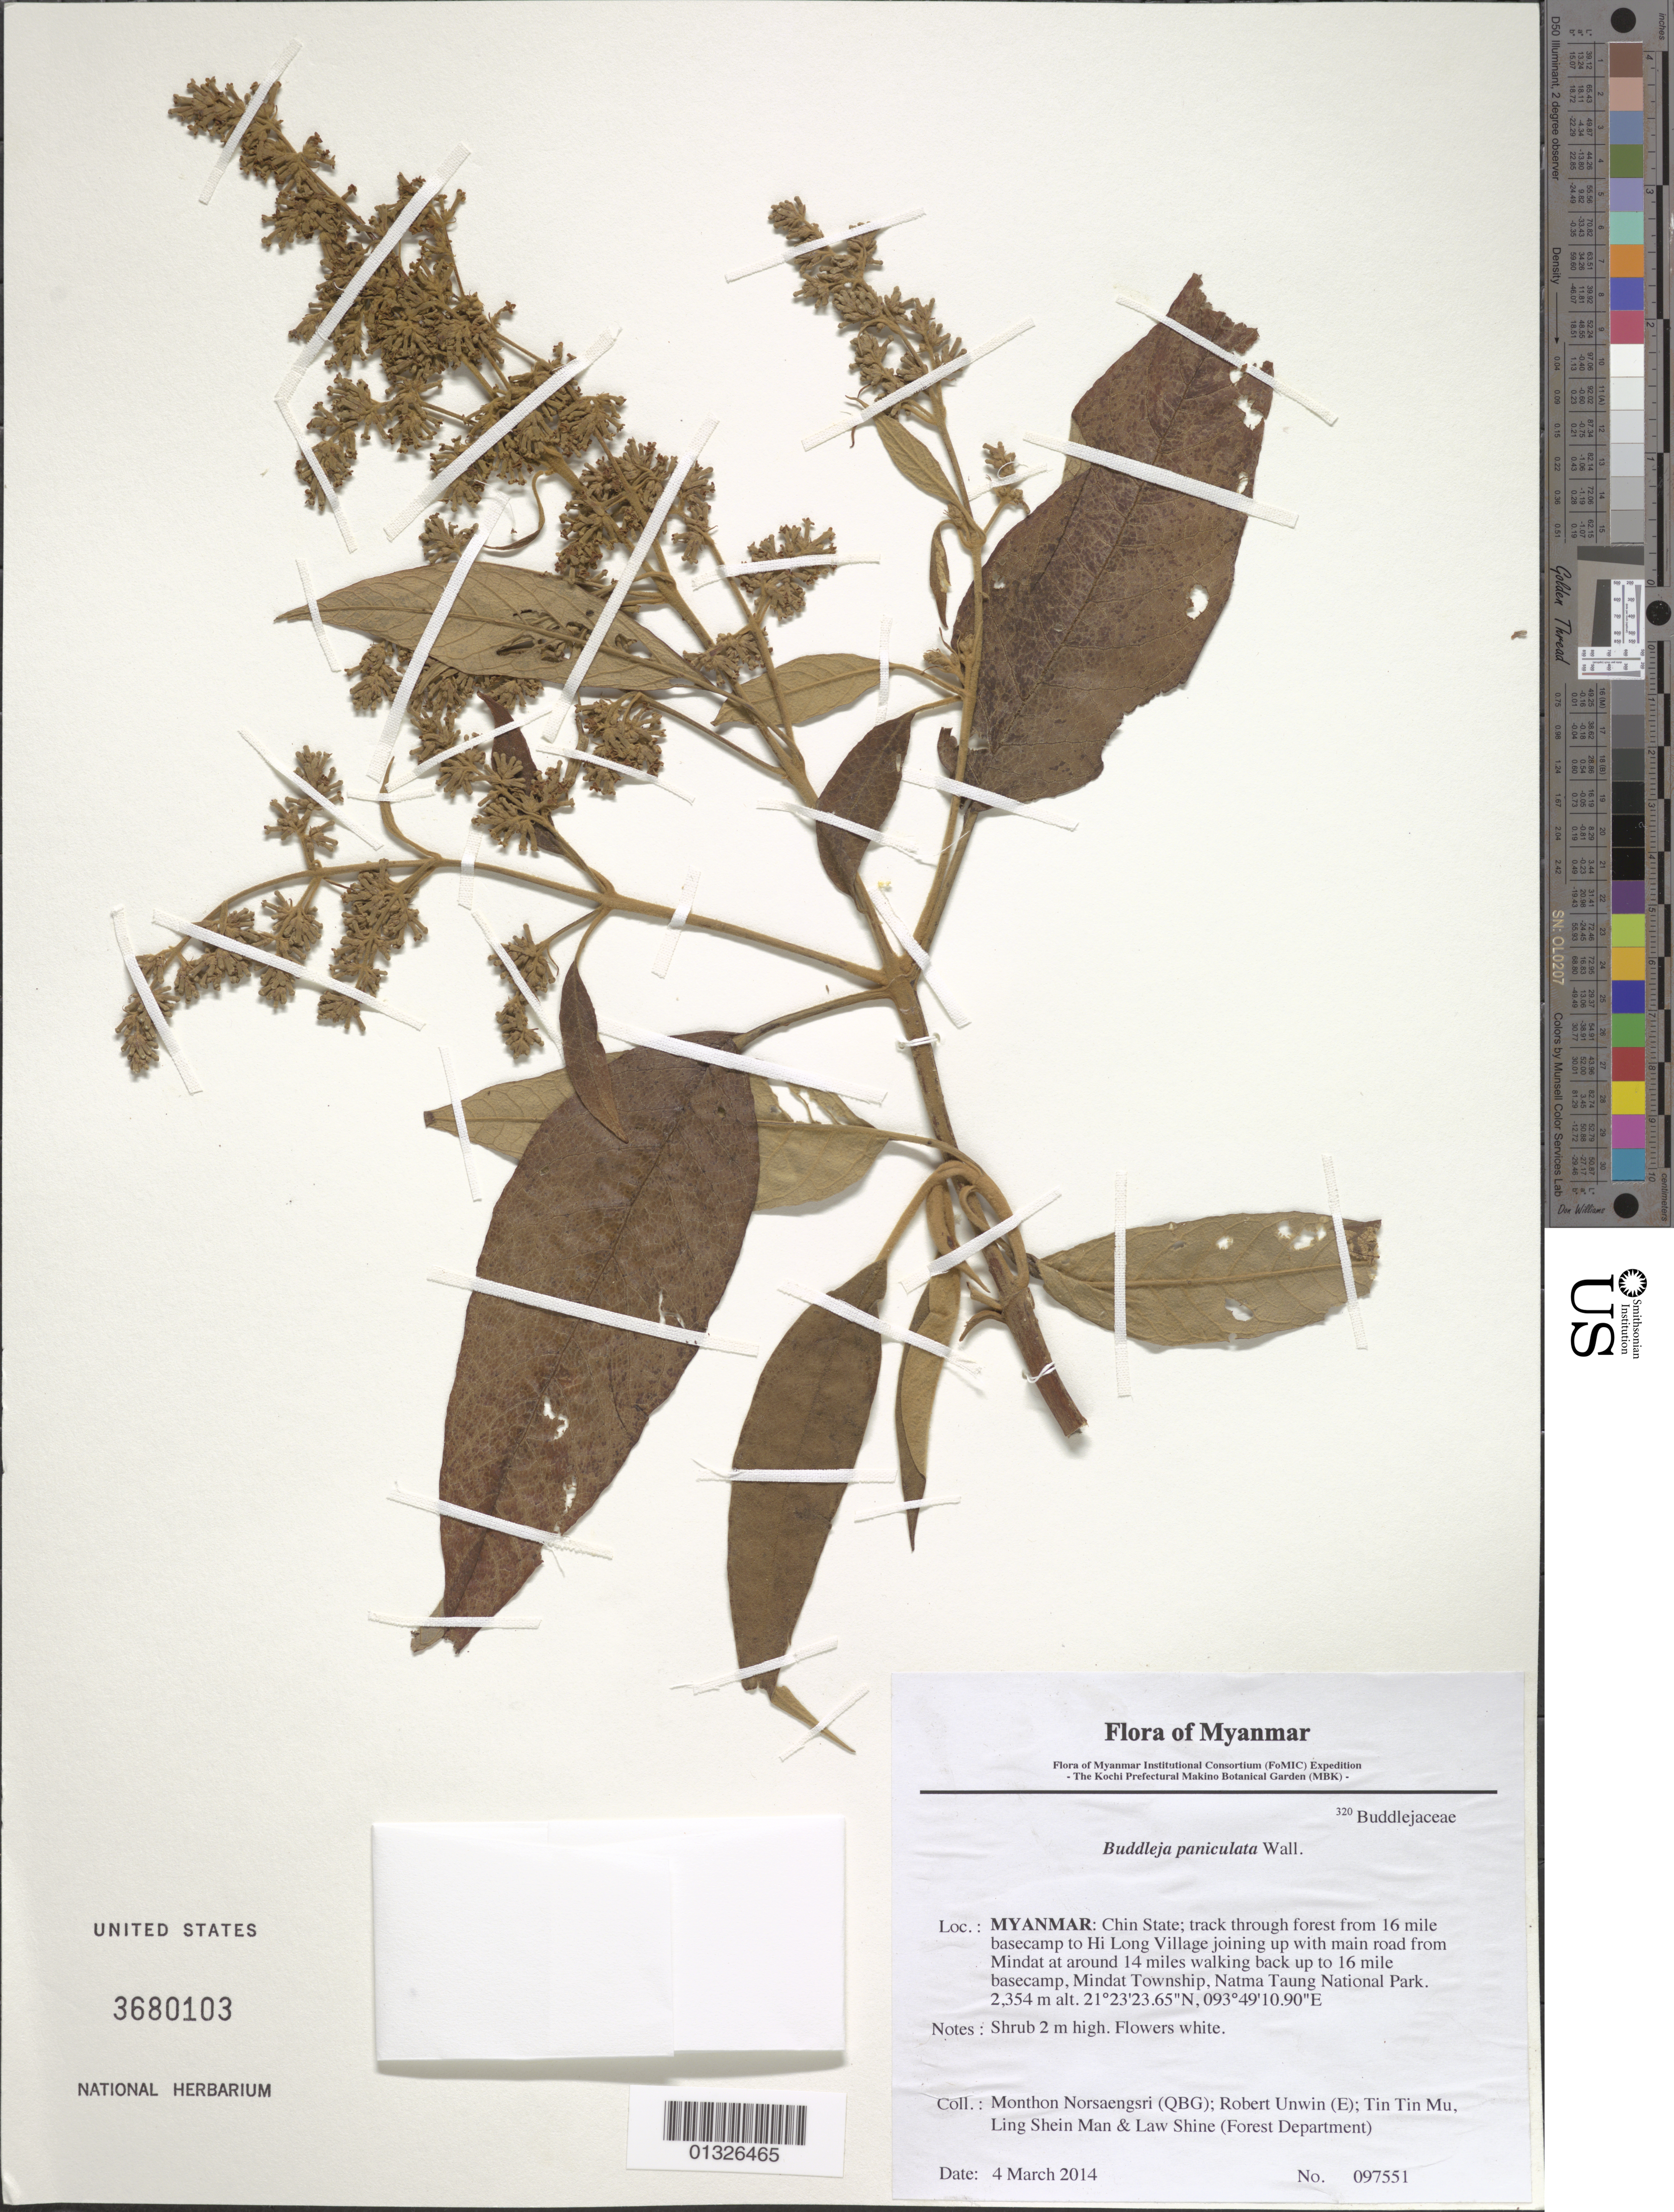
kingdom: Plantae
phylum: Tracheophyta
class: Magnoliopsida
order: Lamiales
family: Scrophulariaceae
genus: Buddleja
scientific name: Buddleja paniculata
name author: Wall.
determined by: Fujikawa, Kazumi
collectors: M. Norsaengsri, R. Unwin, Tin Tin Mu, Ling Shein Man & L. Shine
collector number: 97551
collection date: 2014-03-04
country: Myanmar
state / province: Chin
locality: Track through forest from 16 mile basecamp to Hi Long Village joining up with main road from Mindat at around 14 miles walking back up to 16 mile basecamp, Mindat Township, Natma Taung National Park.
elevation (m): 2354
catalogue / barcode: US 3680103